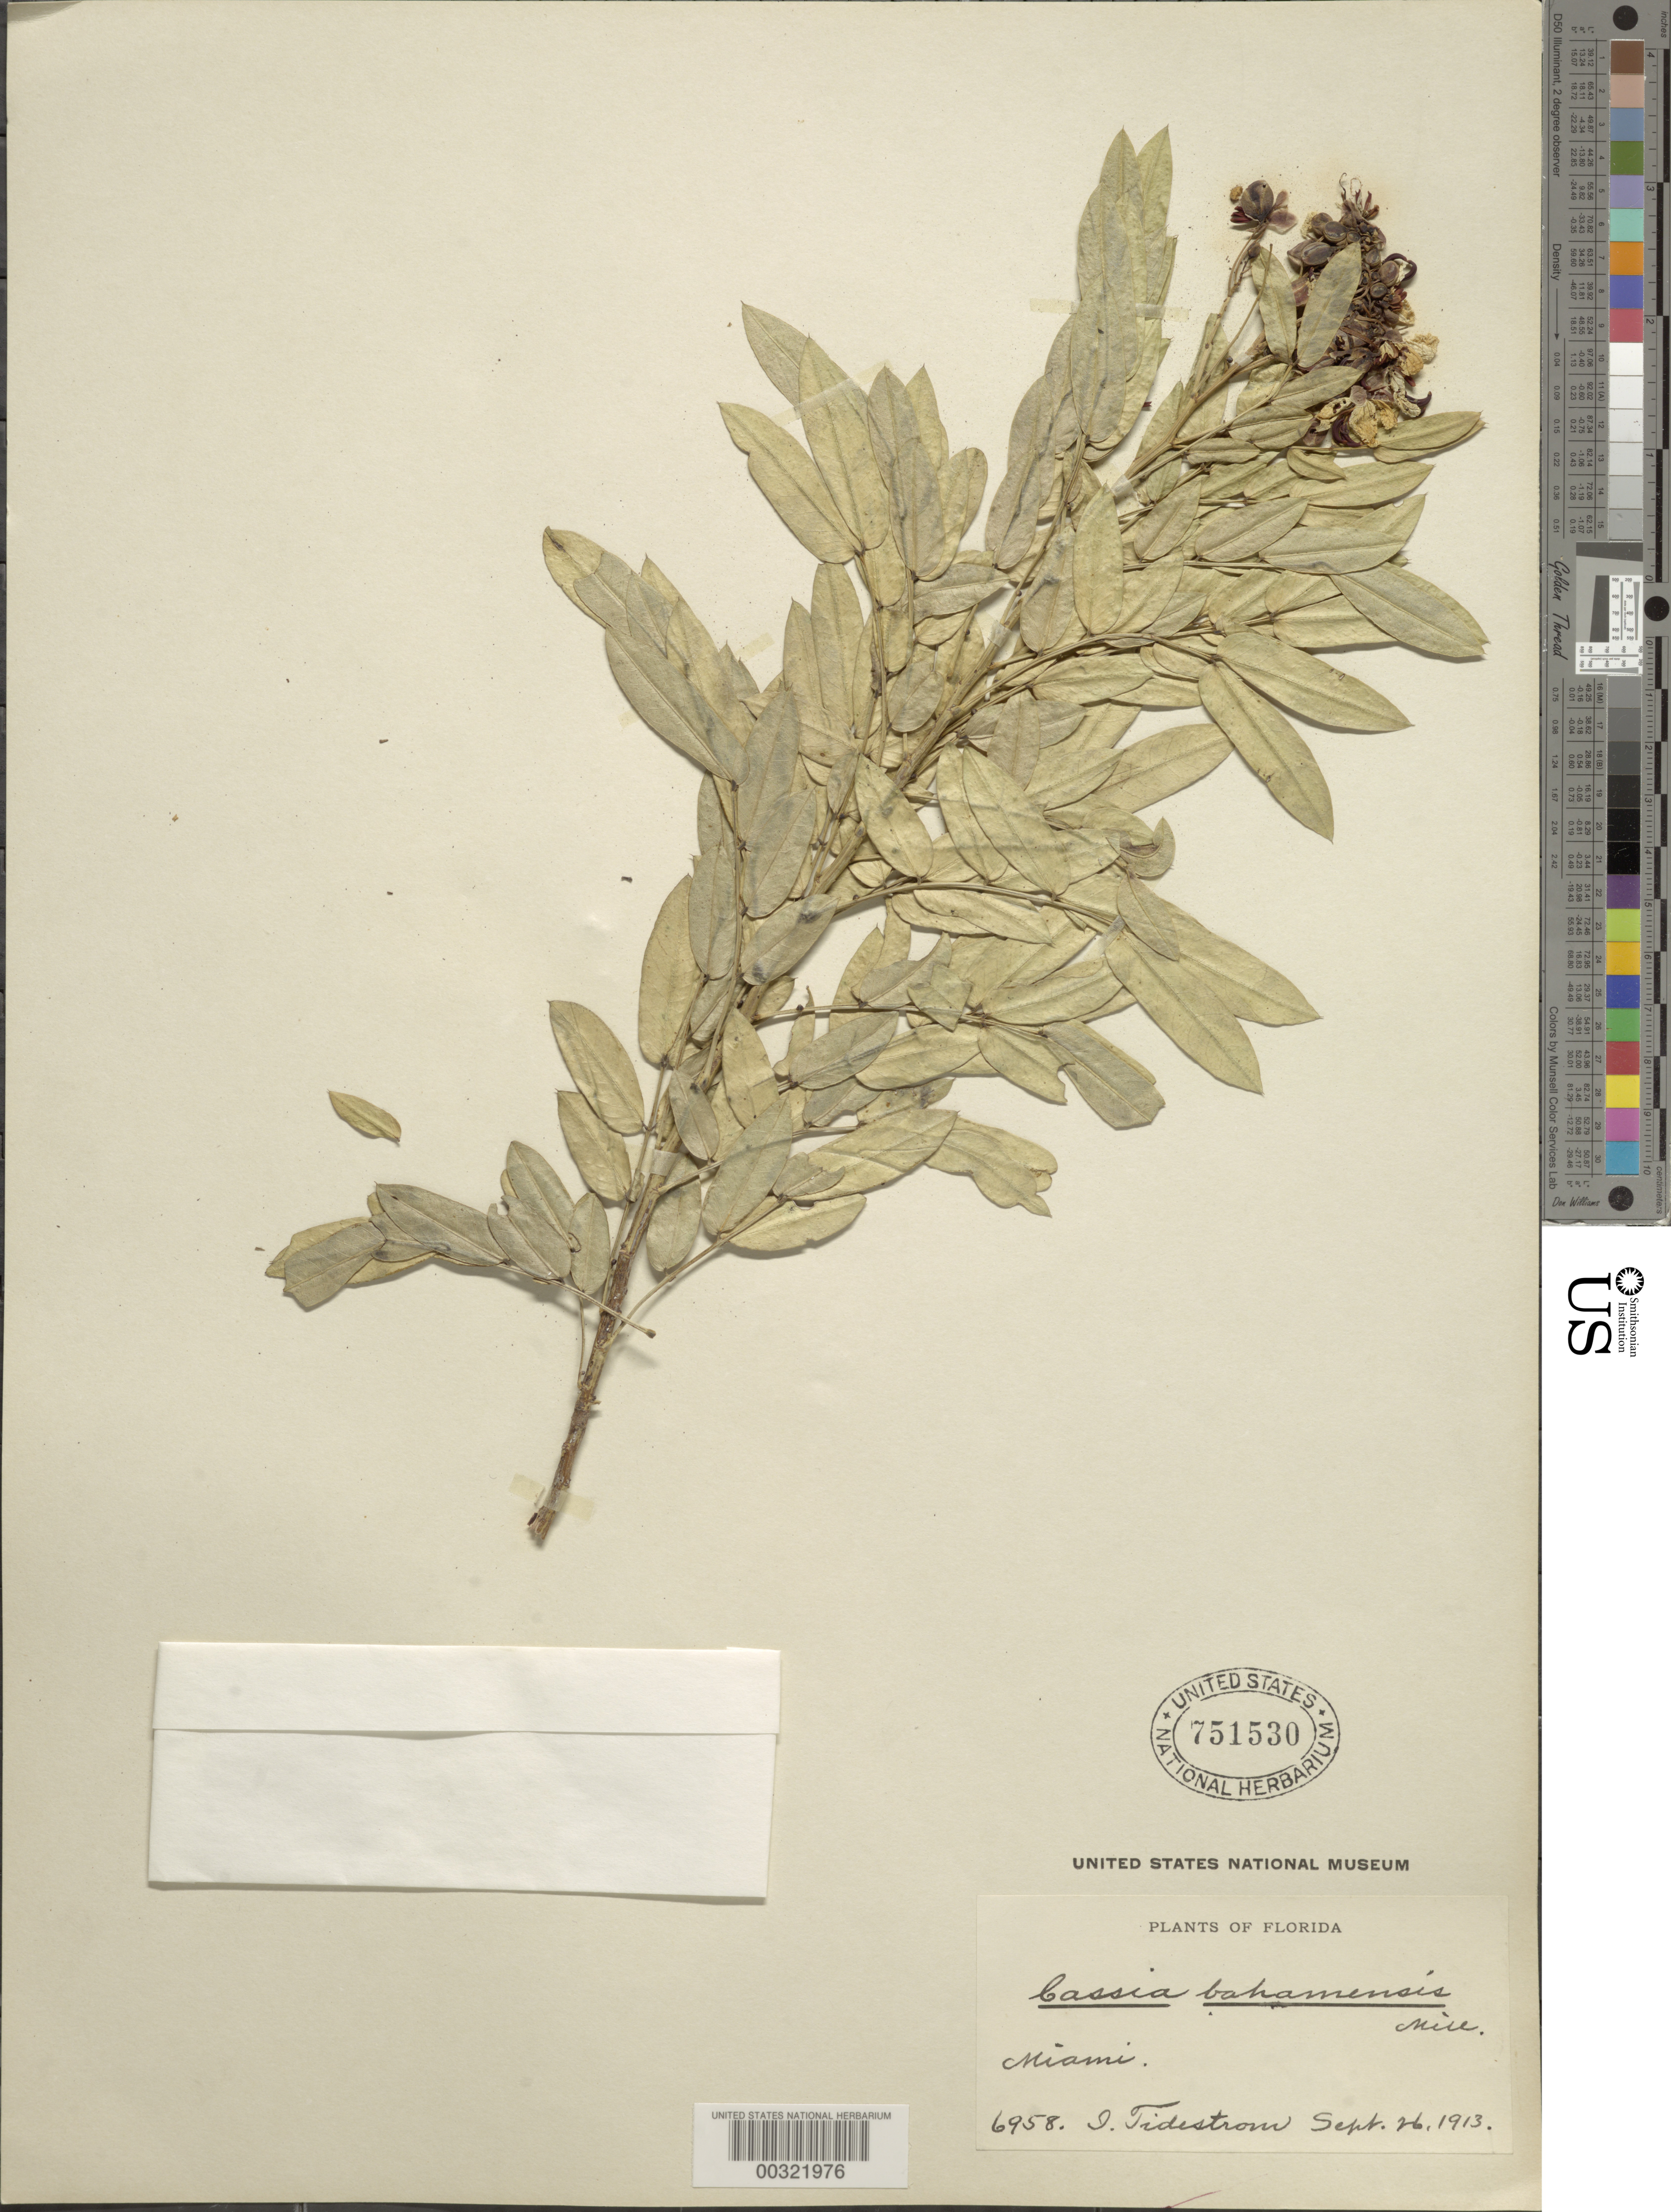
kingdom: Plantae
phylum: Tracheophyta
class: Magnoliopsida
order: Fabales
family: Fabaceae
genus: Senna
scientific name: Senna ligustrina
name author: (L.) H.S. Irwin & Barneby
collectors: I. F. Tidestrom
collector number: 6958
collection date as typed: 26 Sep 1913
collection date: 1913-09-26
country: United States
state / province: Florida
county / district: Dade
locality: Miami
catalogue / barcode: US 751530